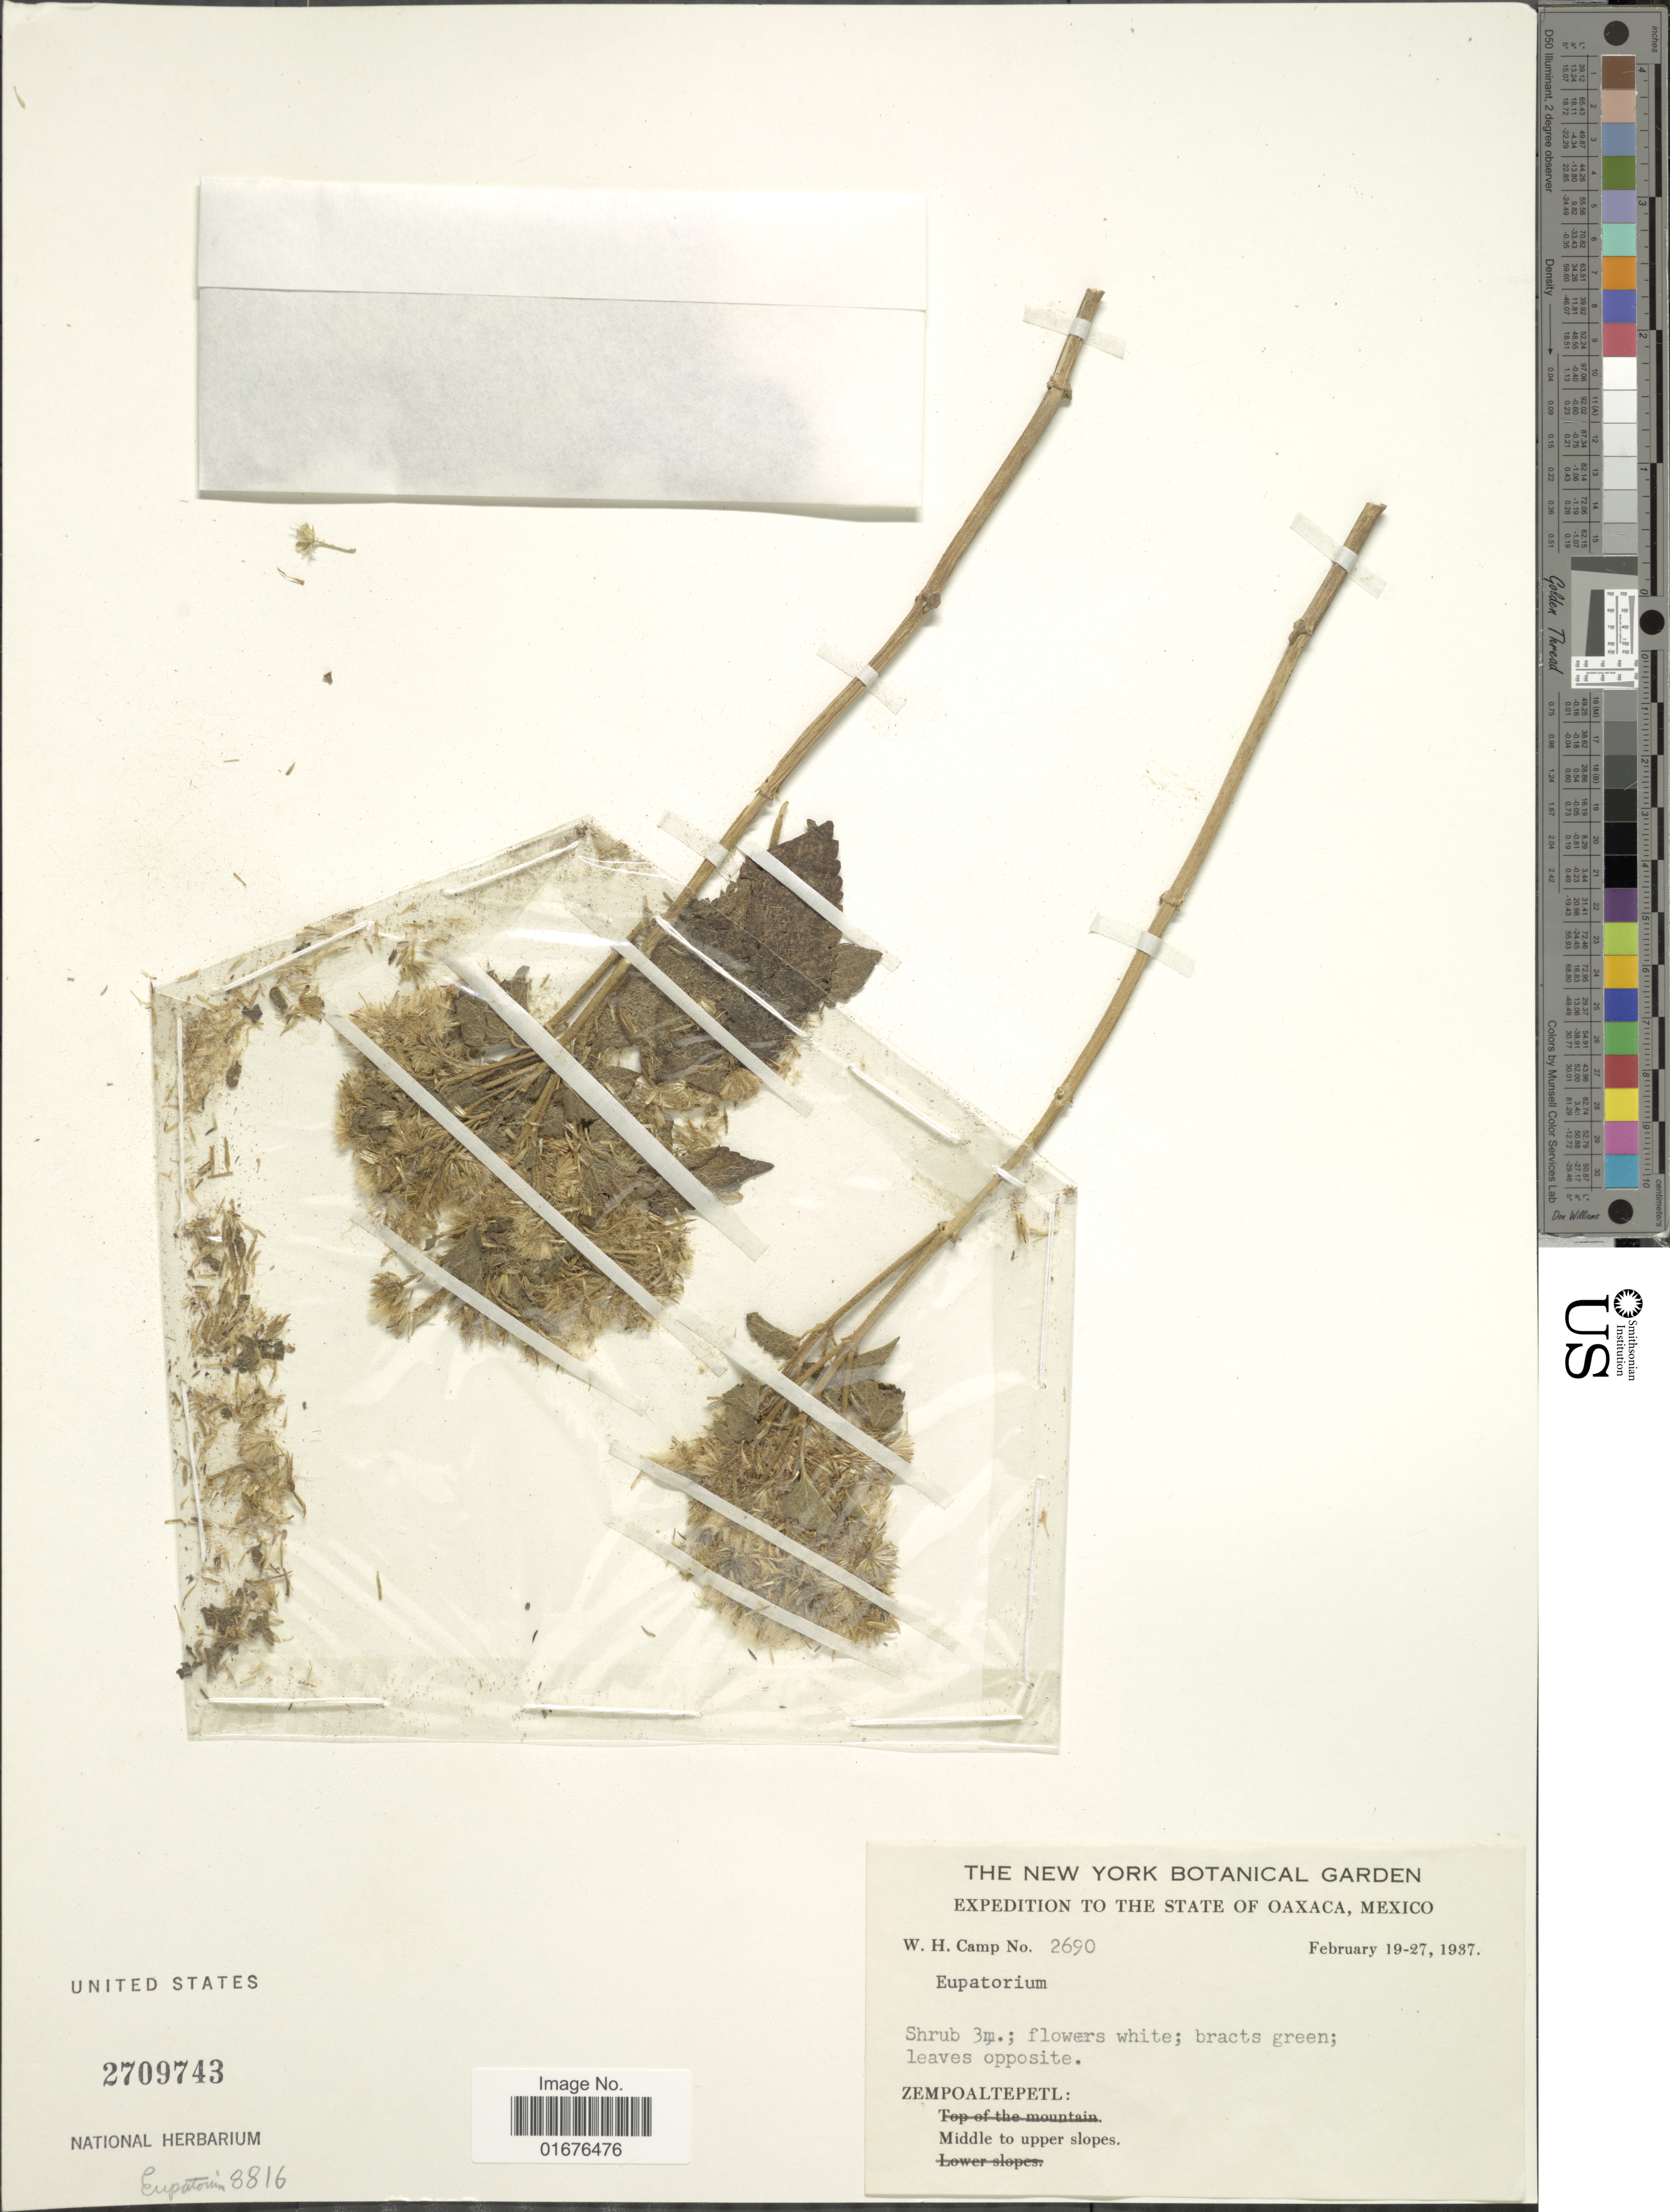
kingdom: Plantae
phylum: Tracheophyta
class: Magnoliopsida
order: Asterales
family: Asteraceae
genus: Ageratina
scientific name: Ageratina petiolaris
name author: (Moc. & Sessé ex DC.) R.M. King & H. Rob.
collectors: W. H. Camp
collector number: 2690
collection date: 1937-02-19/1937-02-27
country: Mexico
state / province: Oaxaca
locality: Zempoaltepetl: middle to upper slopes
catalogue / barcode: US 2709743